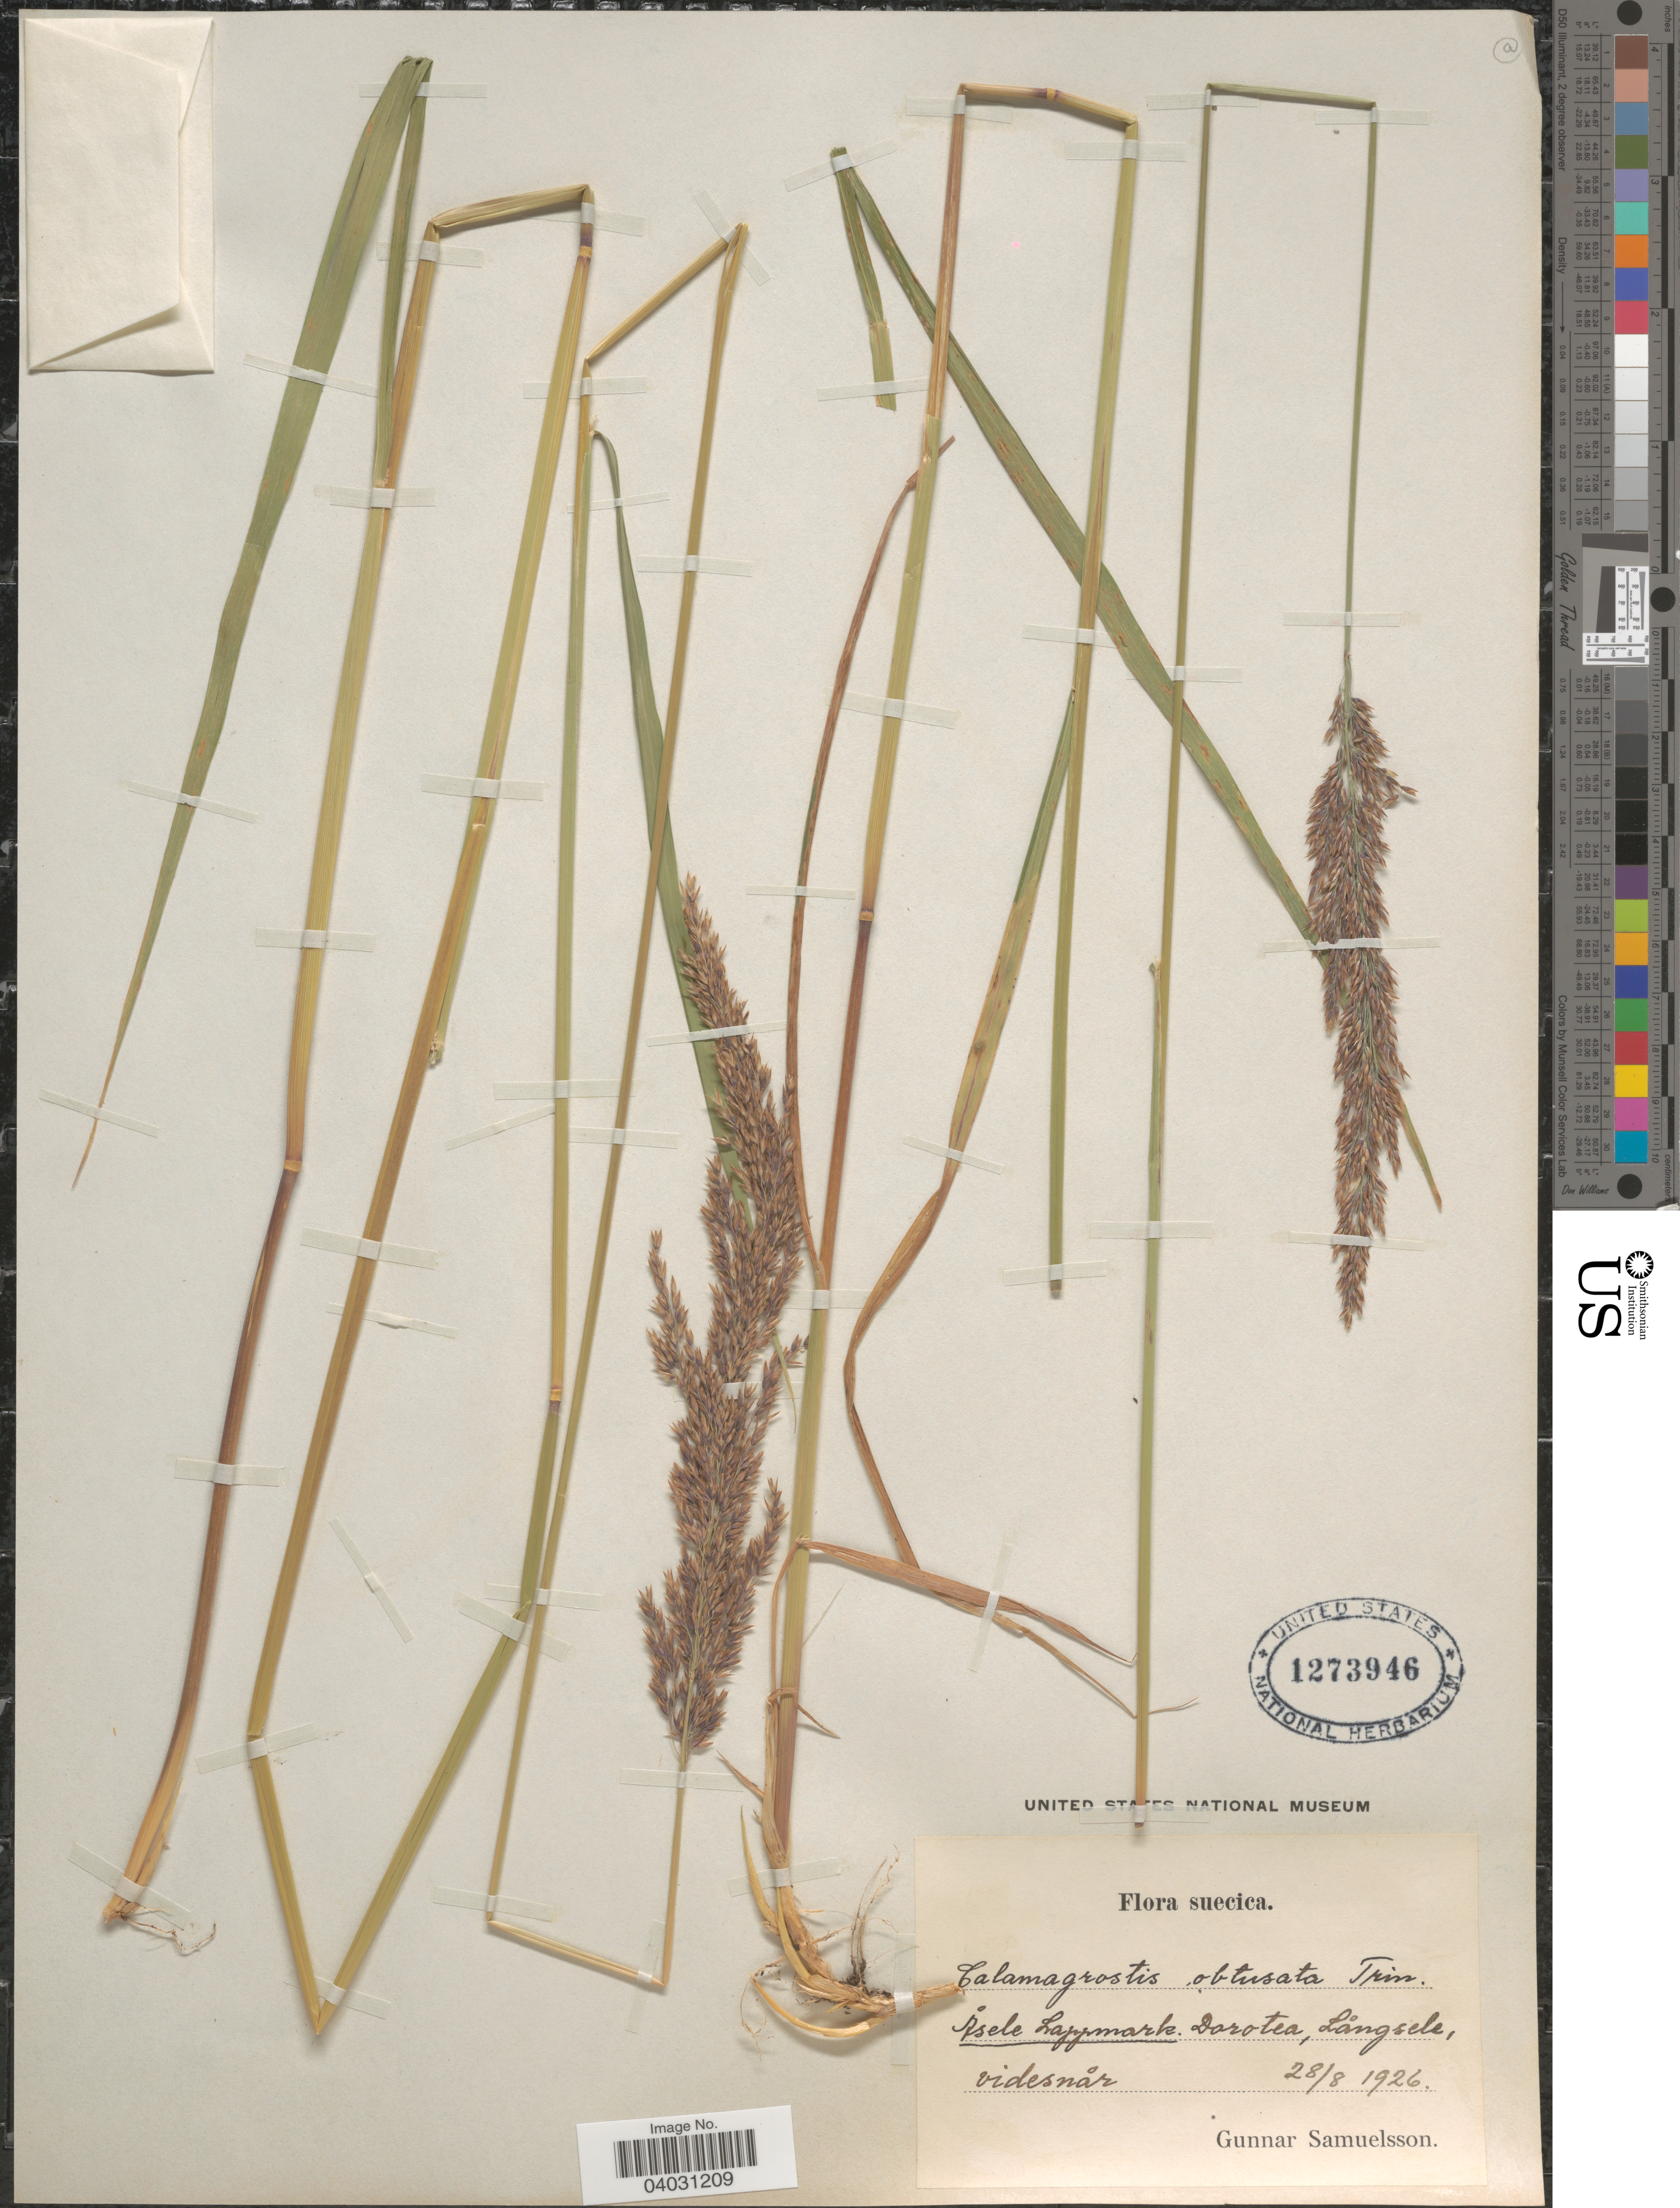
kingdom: Plantae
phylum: Tracheophyta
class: Liliopsida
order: Poales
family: Poaceae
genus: Calamagrostis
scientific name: Calamagrostis chalybaea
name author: Fr. a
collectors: G. Samuelsson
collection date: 1926-08-28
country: Sweden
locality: Suecica. Isele Lappmark. Dorotea, Långsele, videsnår.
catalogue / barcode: US 1273946